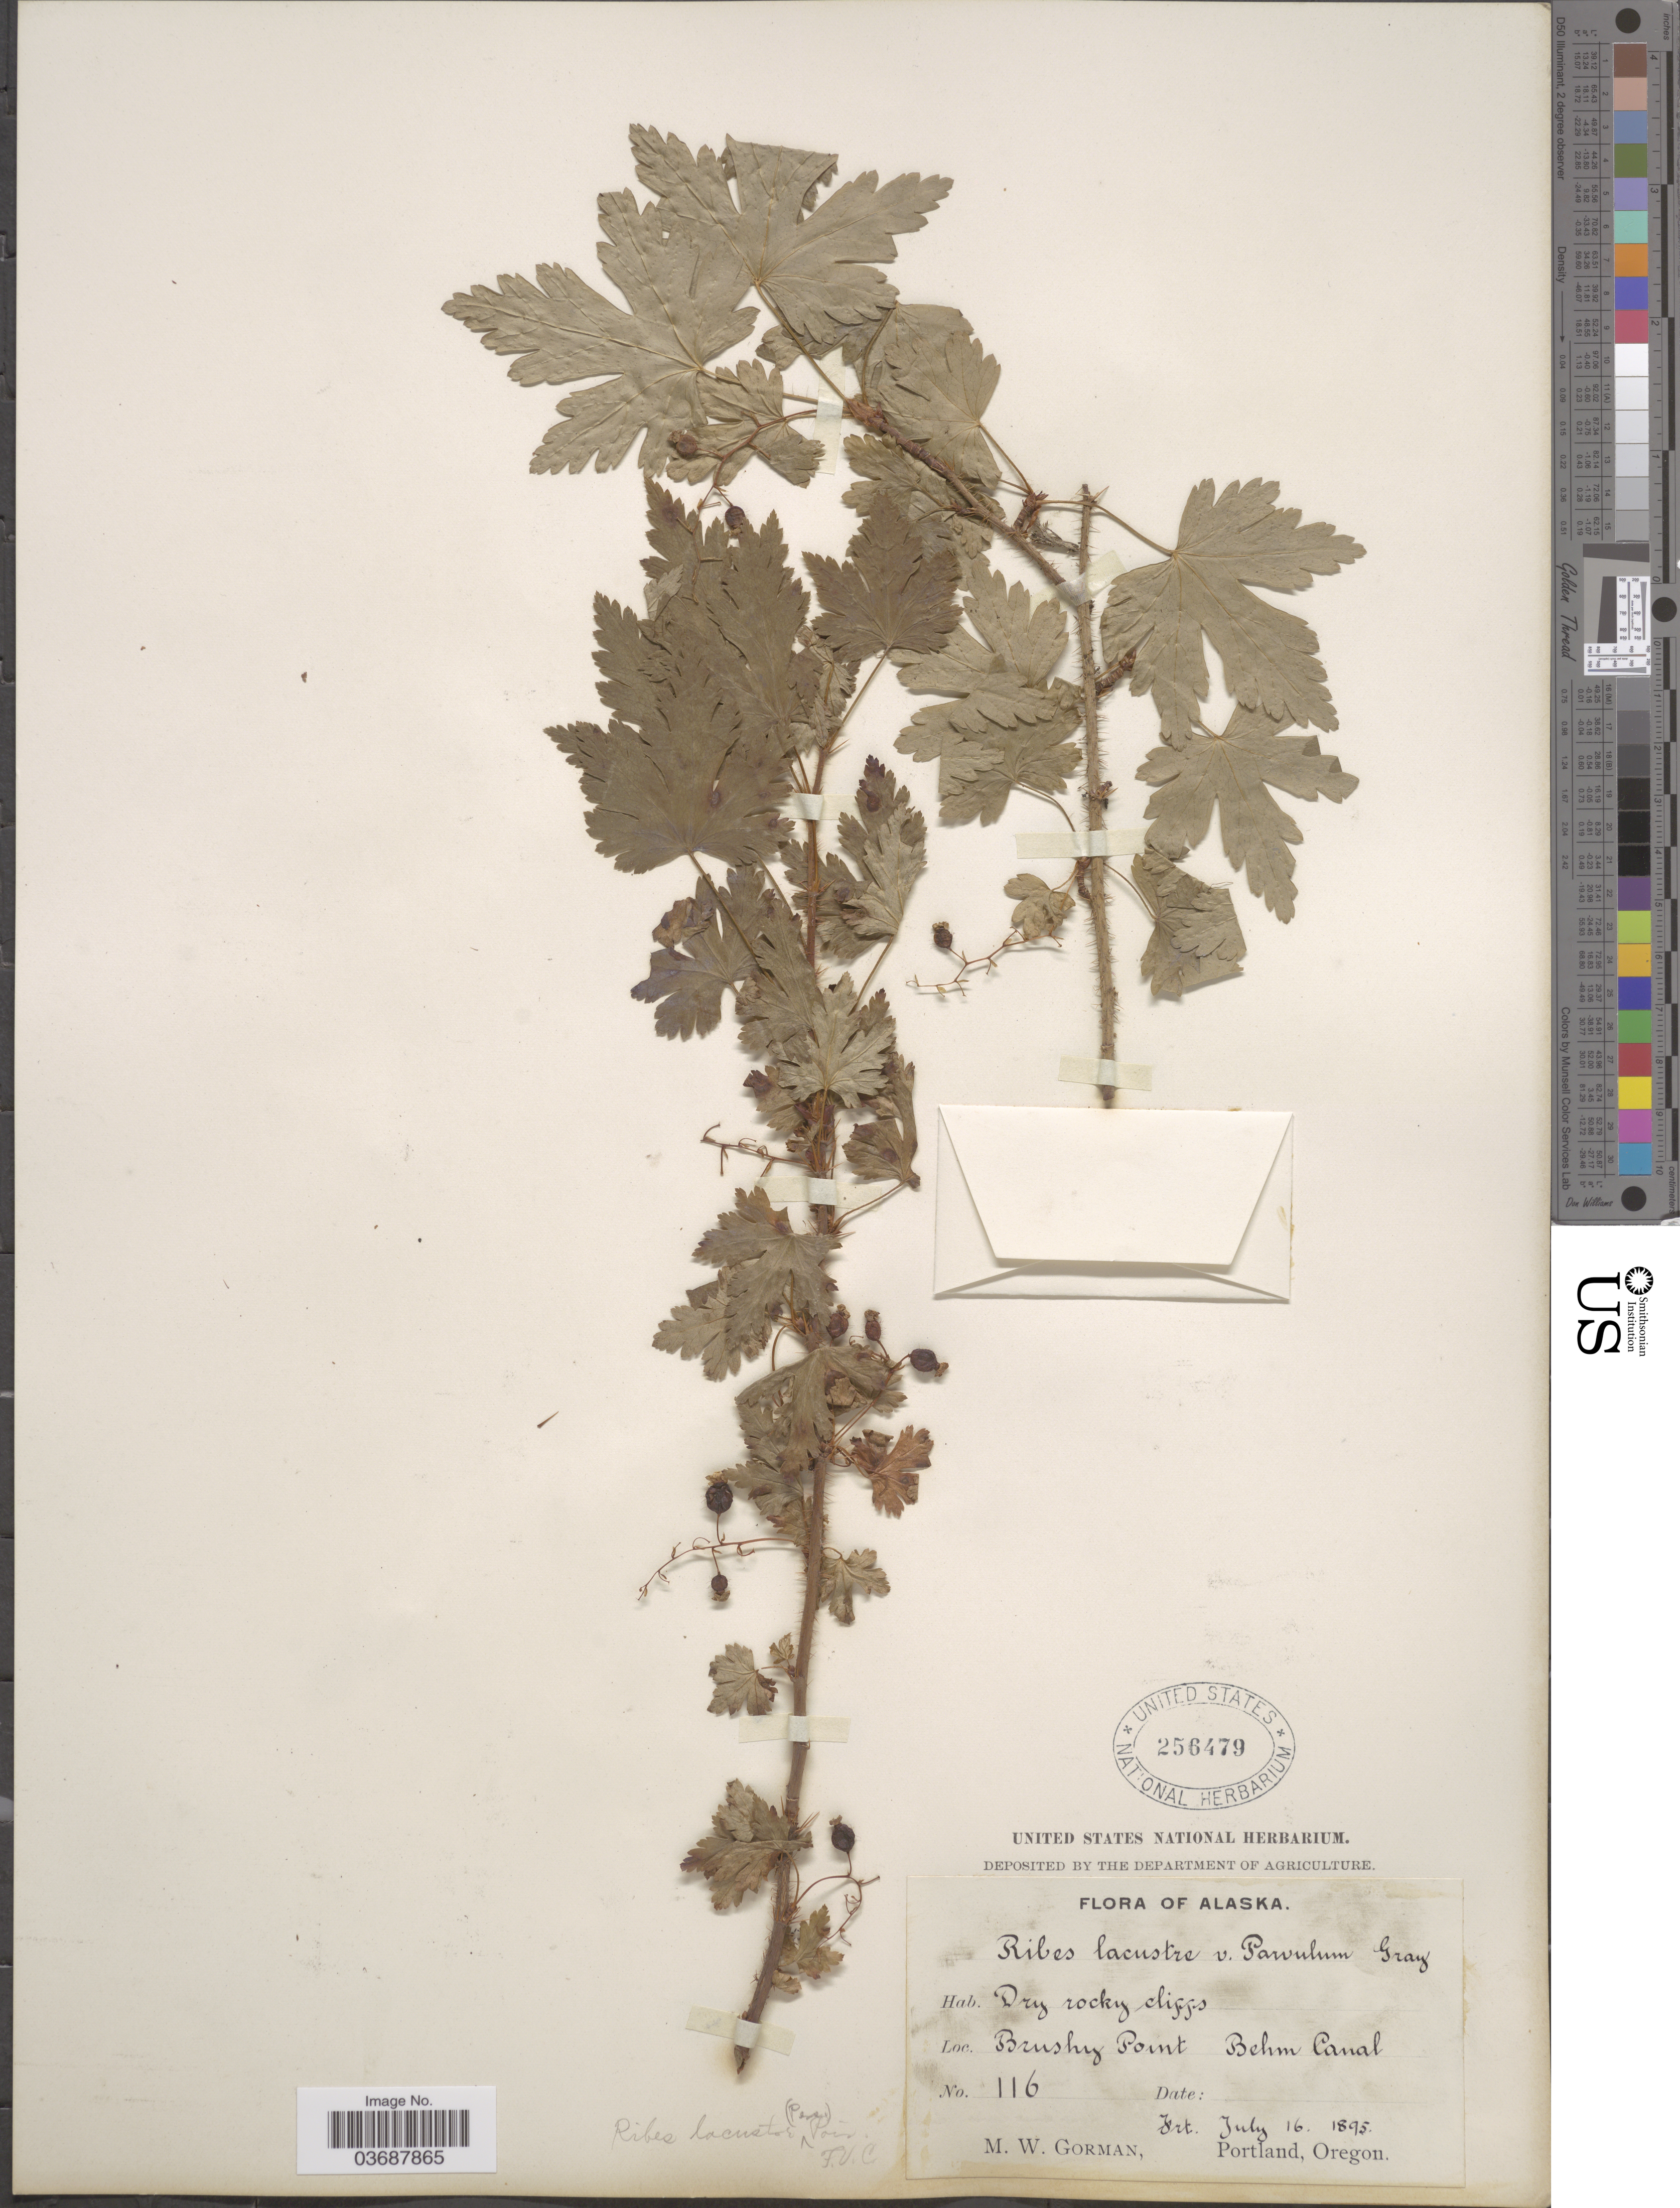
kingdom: Plantae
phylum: Tracheophyta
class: Magnoliopsida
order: Saxifragales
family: Grossulariaceae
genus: Ribes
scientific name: Ribes lacustre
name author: (Pers.) Poir.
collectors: M. W. Gorman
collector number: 116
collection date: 1895-07-16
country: United States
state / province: Alaska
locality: Brushy Point. Behm Canal.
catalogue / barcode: US 256479